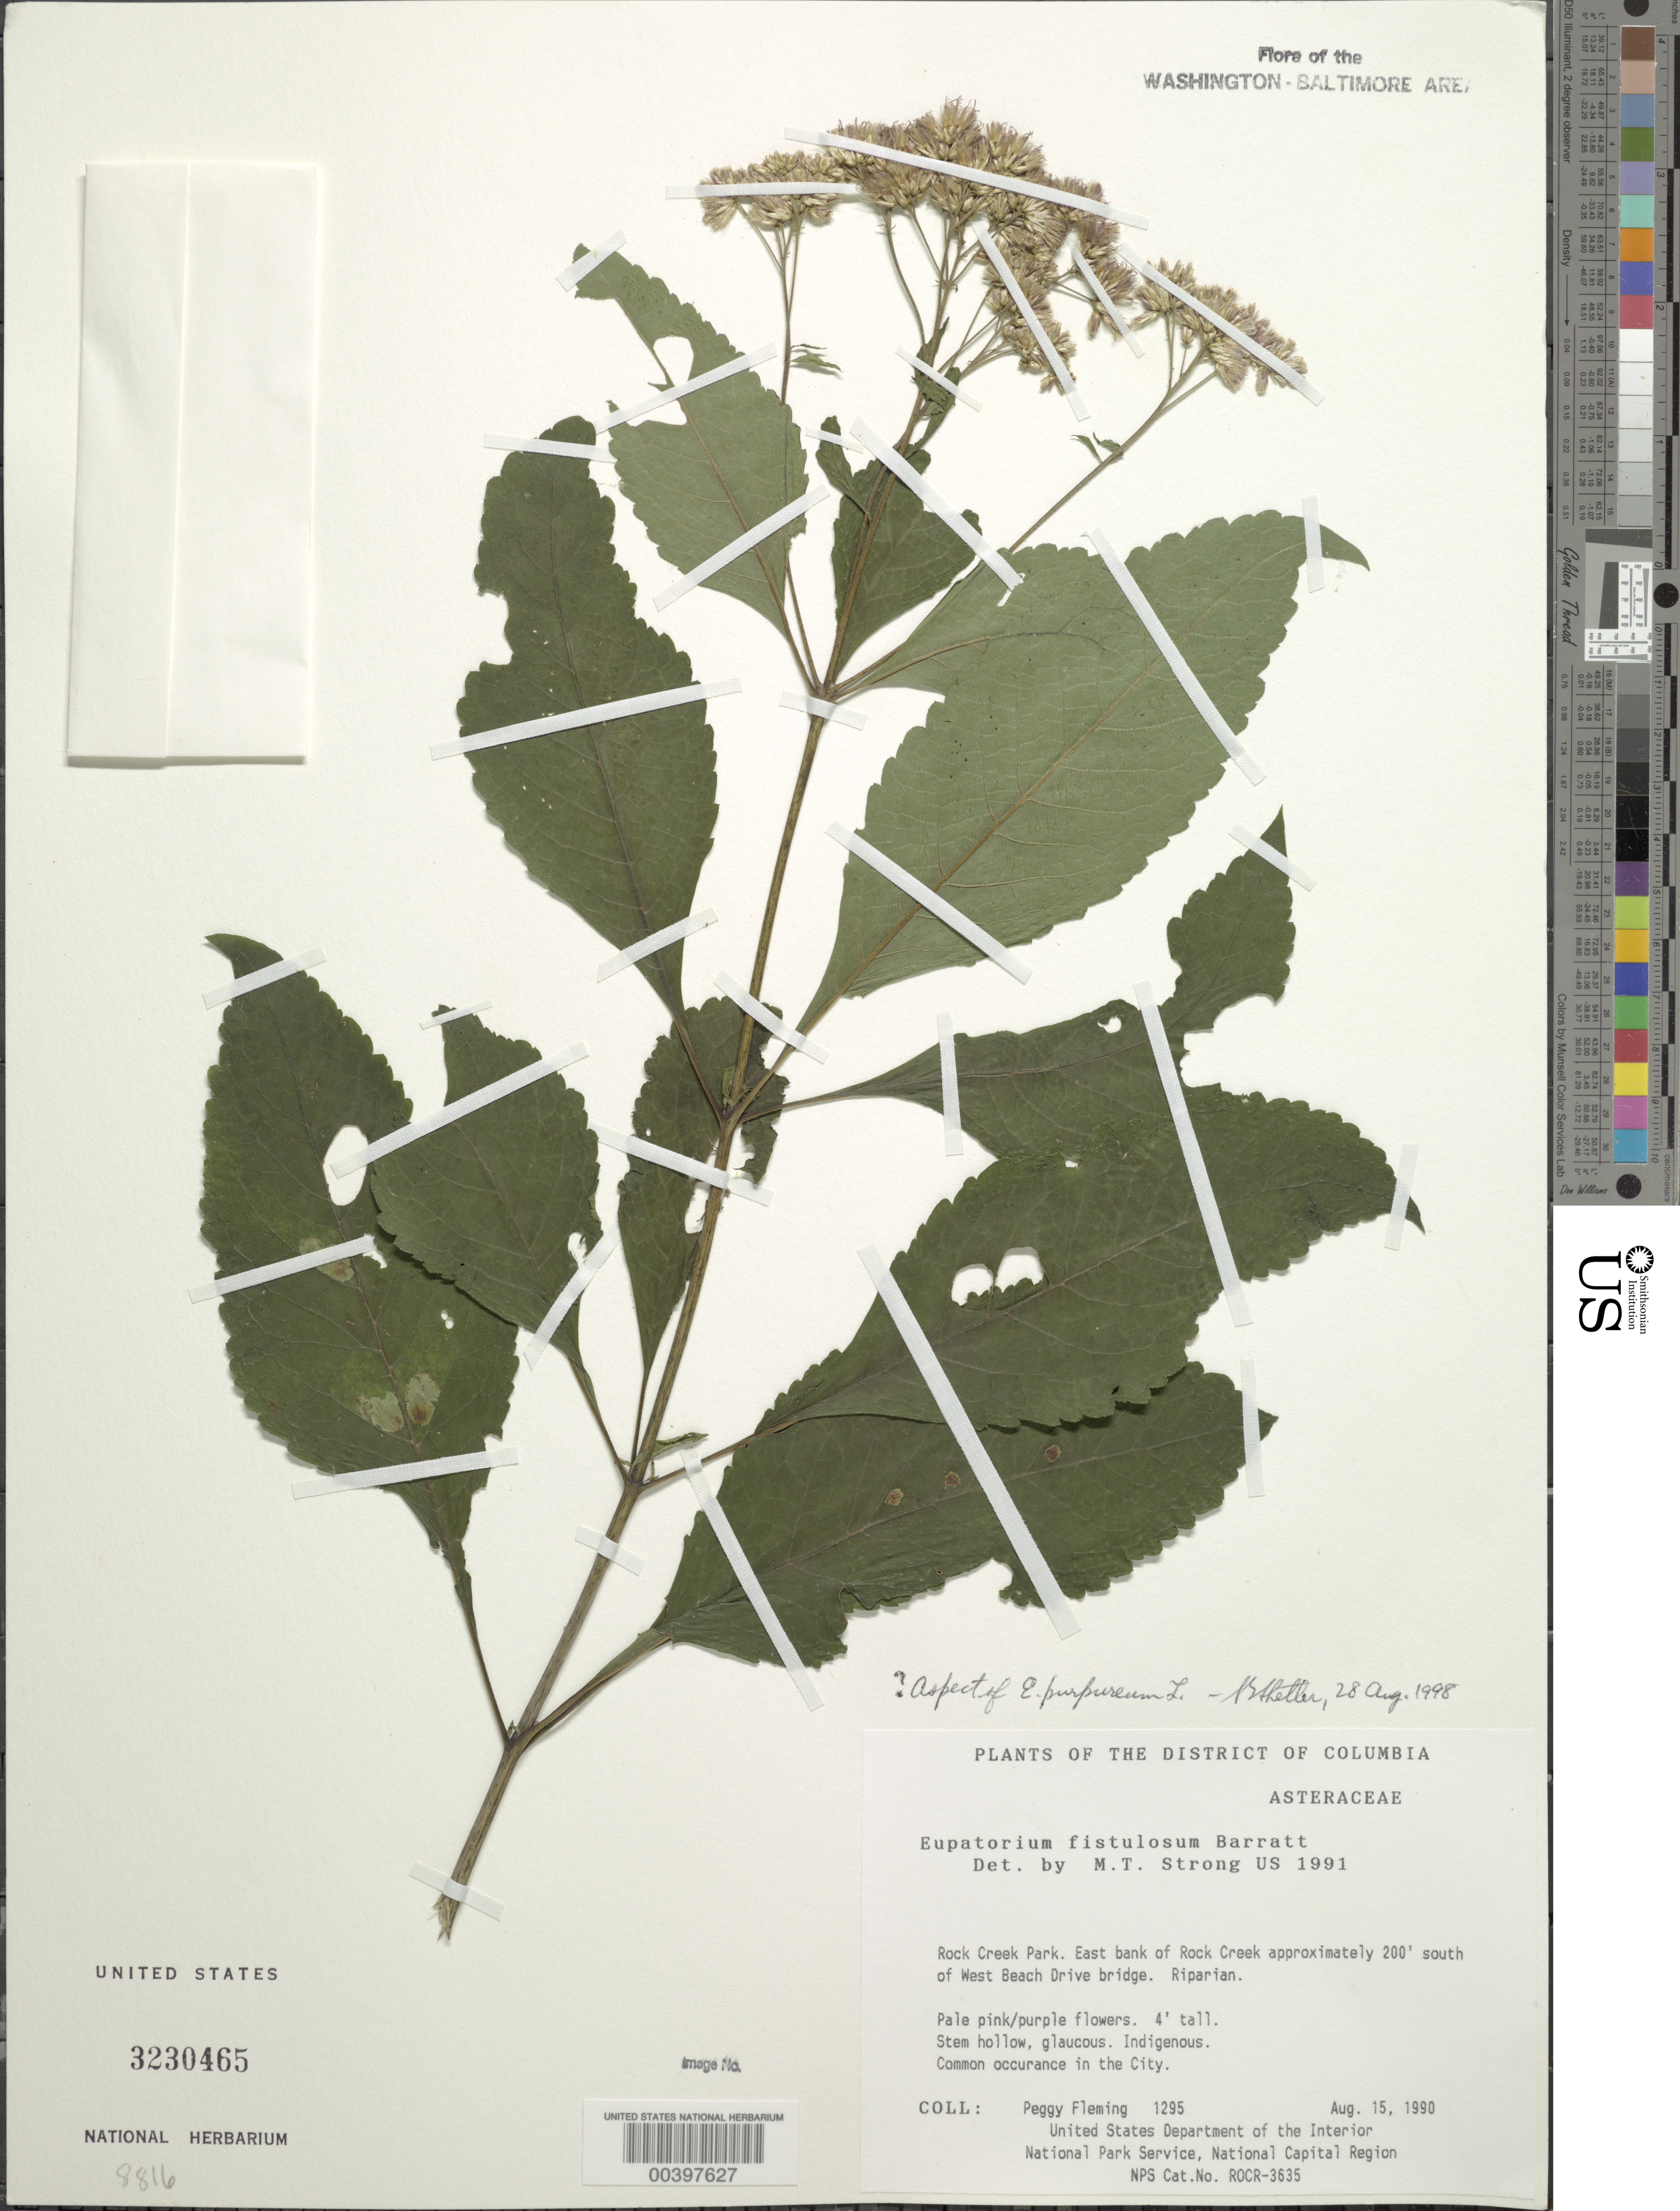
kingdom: Plantae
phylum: Tracheophyta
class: Magnoliopsida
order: Asterales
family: Asteraceae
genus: Eupatorium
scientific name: Eupatorium fistulosum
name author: Barratt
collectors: P. Fleming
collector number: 1295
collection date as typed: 15 Aug 1990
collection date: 1990-08-15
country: United States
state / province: District of Columbia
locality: Rock Creek Park, E bank of Rock Creek, S of west Beach Drive Bridge Rock Creek Park & vicinity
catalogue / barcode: US 3230465